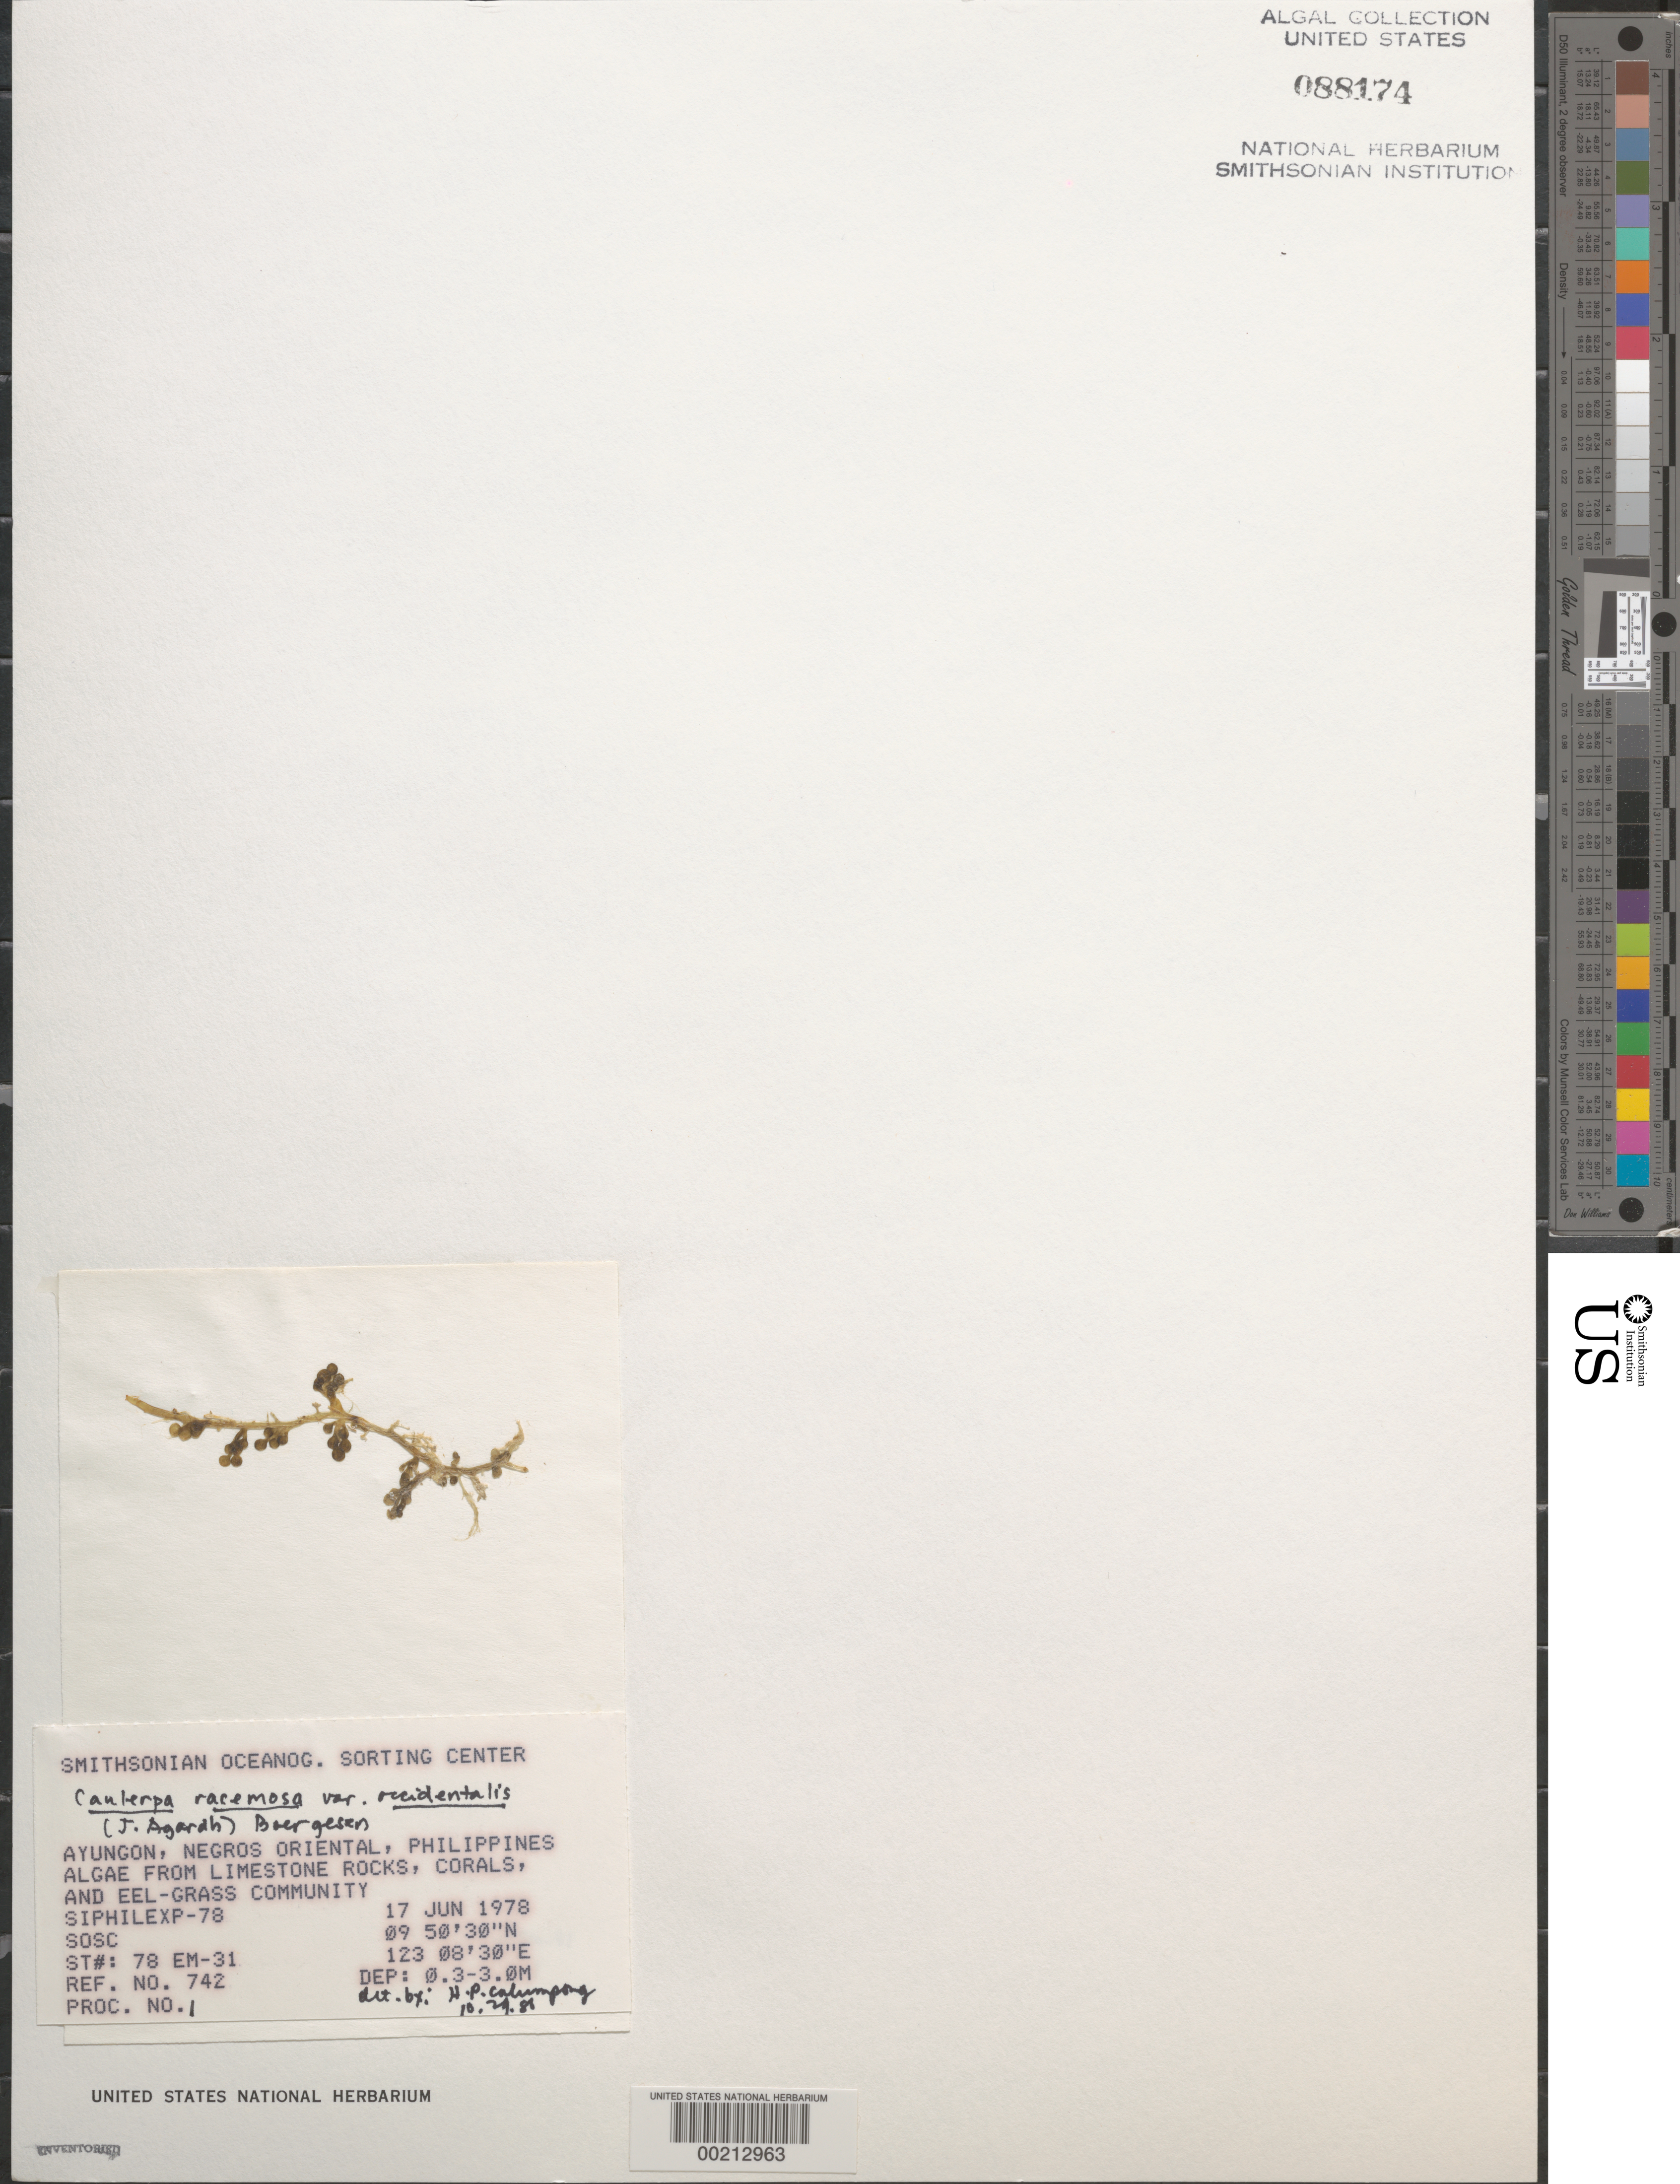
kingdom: Plantae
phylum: Chlorophyta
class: Ulvophyceae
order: Bryopsidales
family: Caulerpaceae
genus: Caulerpa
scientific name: Caulerpa racemosa var. occidentalis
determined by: Calumpong, H. P.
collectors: SOSC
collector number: Station 78 Em-31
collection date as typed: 17 Jun 1978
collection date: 1978-06-17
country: Philippines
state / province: Central Visayas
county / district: Negros Oriental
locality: Ayungon, negros oriental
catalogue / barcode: US 88174